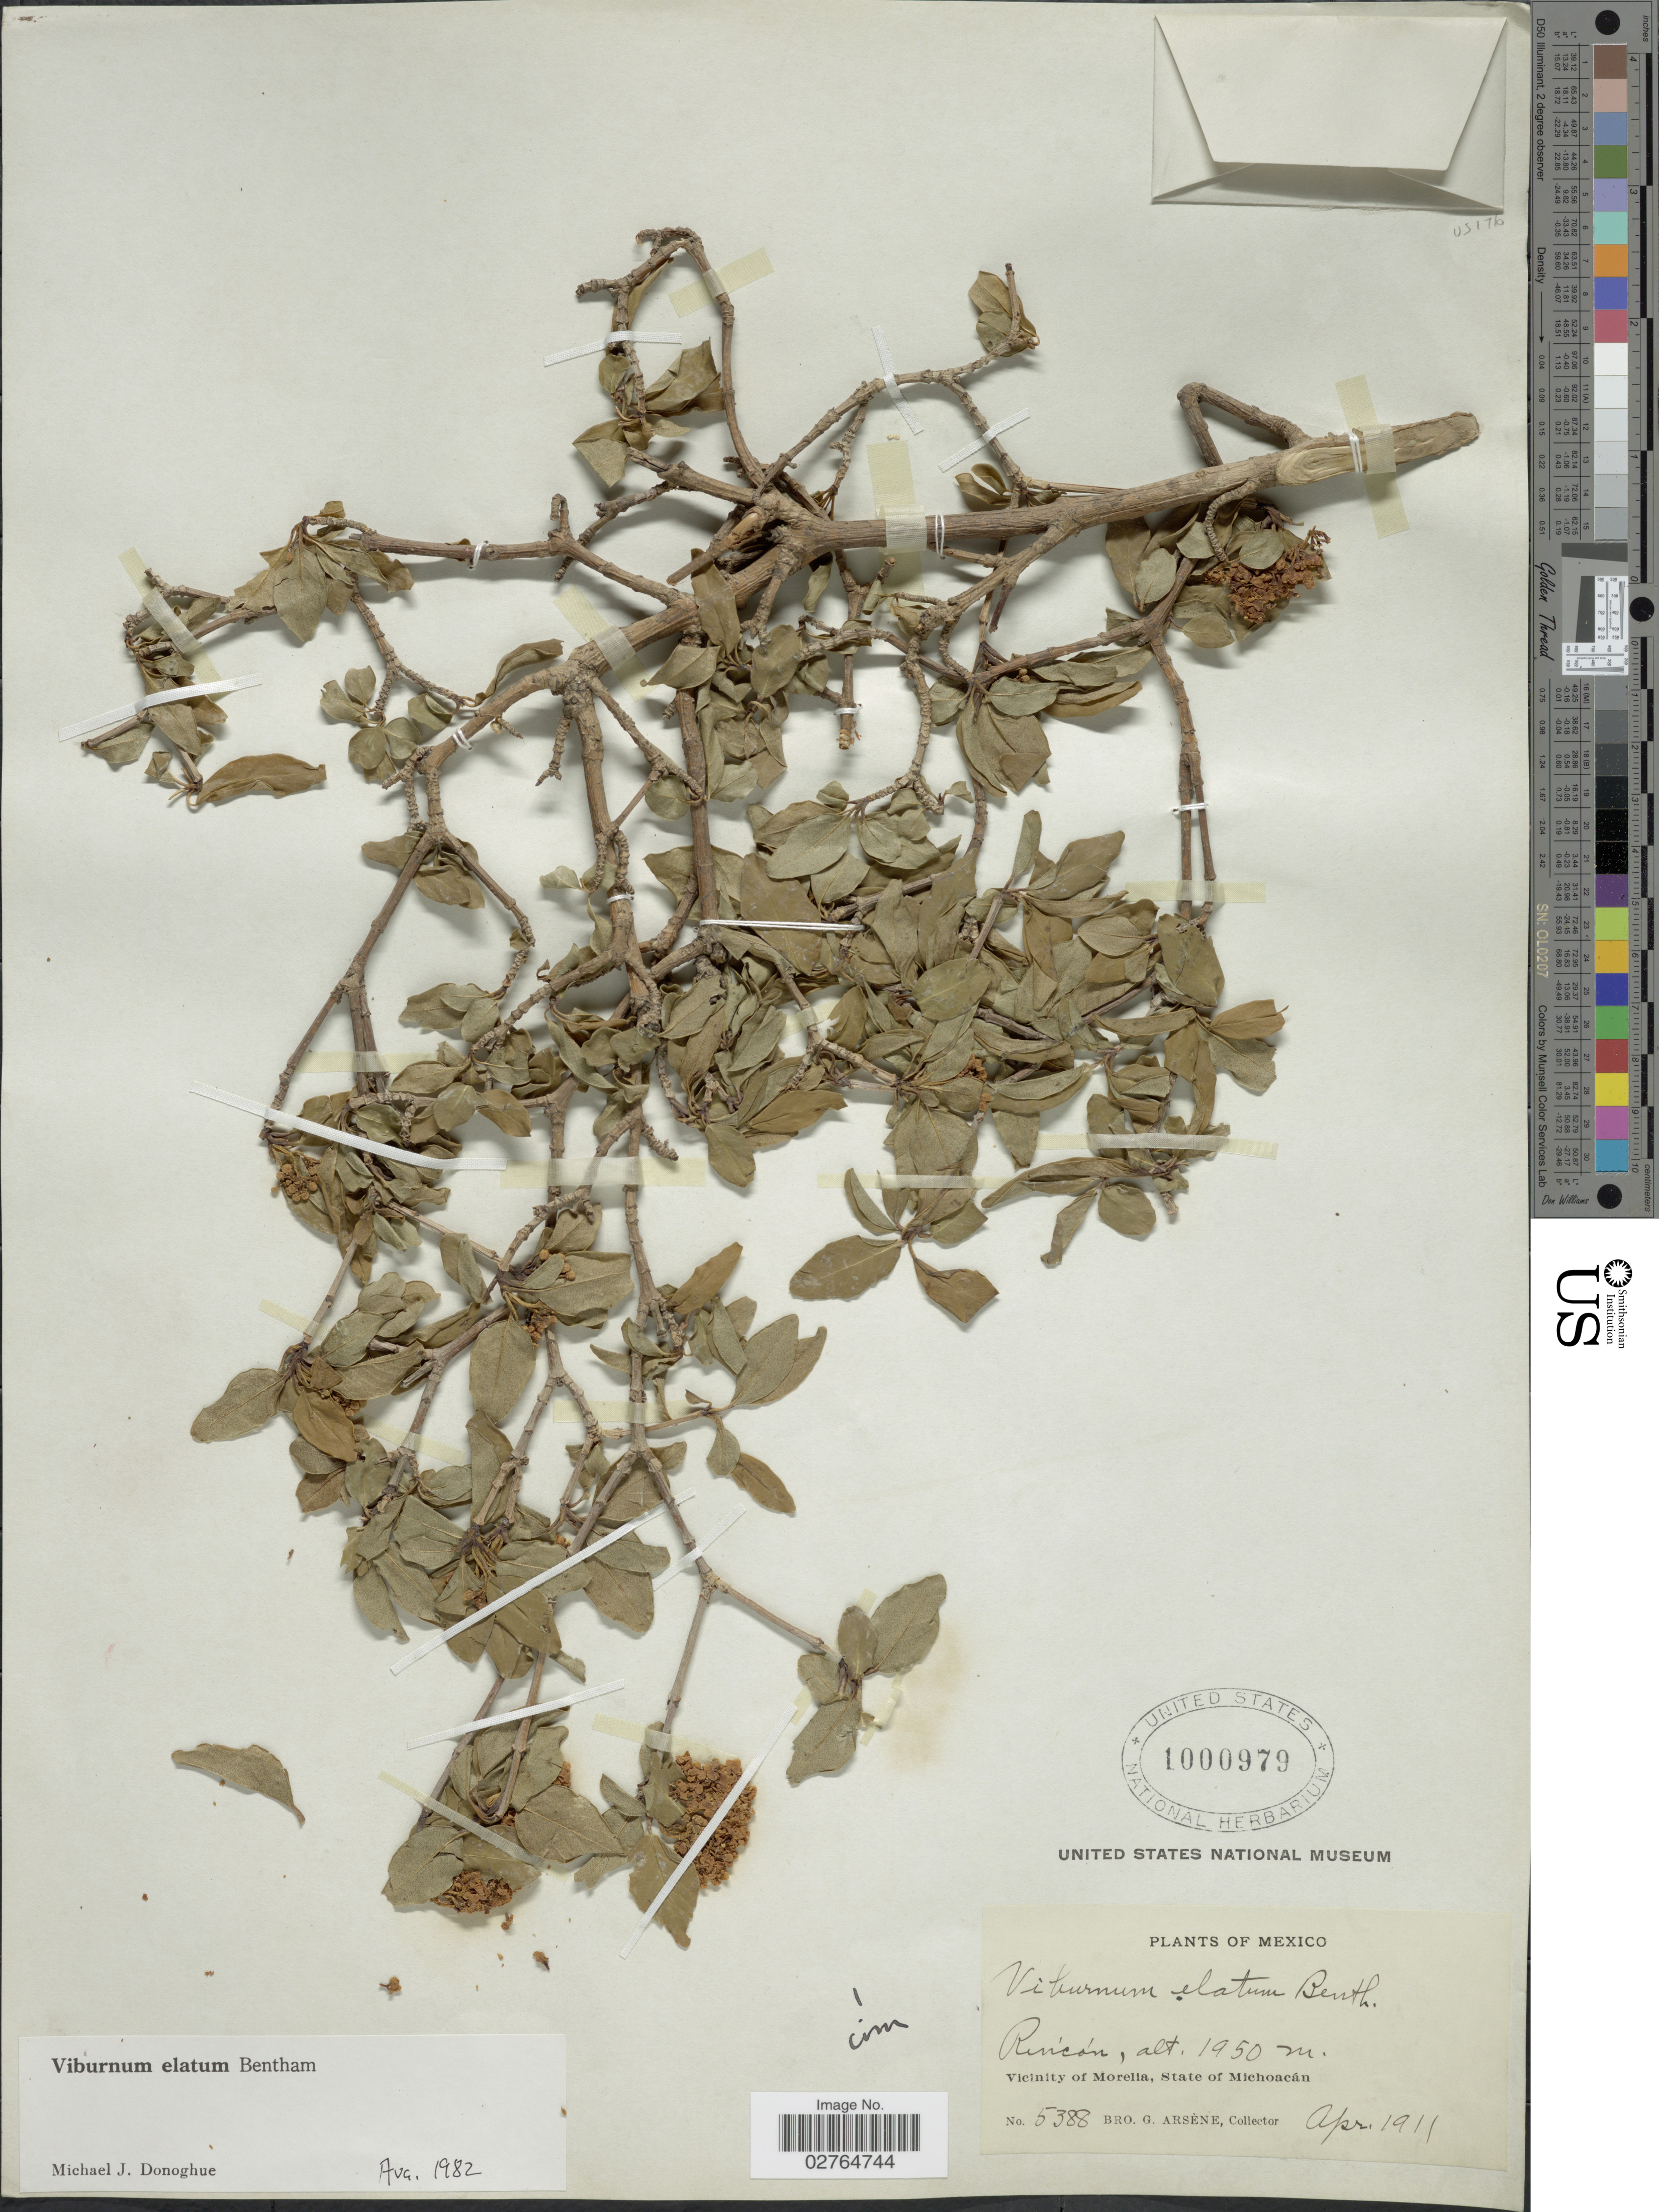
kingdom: Plantae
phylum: Tracheophyta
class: Magnoliopsida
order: Dipsacales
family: Viburnaceae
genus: Viburnum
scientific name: Viburnum elatum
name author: Benth.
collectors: Bro. G. Arsène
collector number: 5388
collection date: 1911-04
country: Mexico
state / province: Michoacán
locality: Ríncón. Vicinity of Morelia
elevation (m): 1950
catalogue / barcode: US 1000979